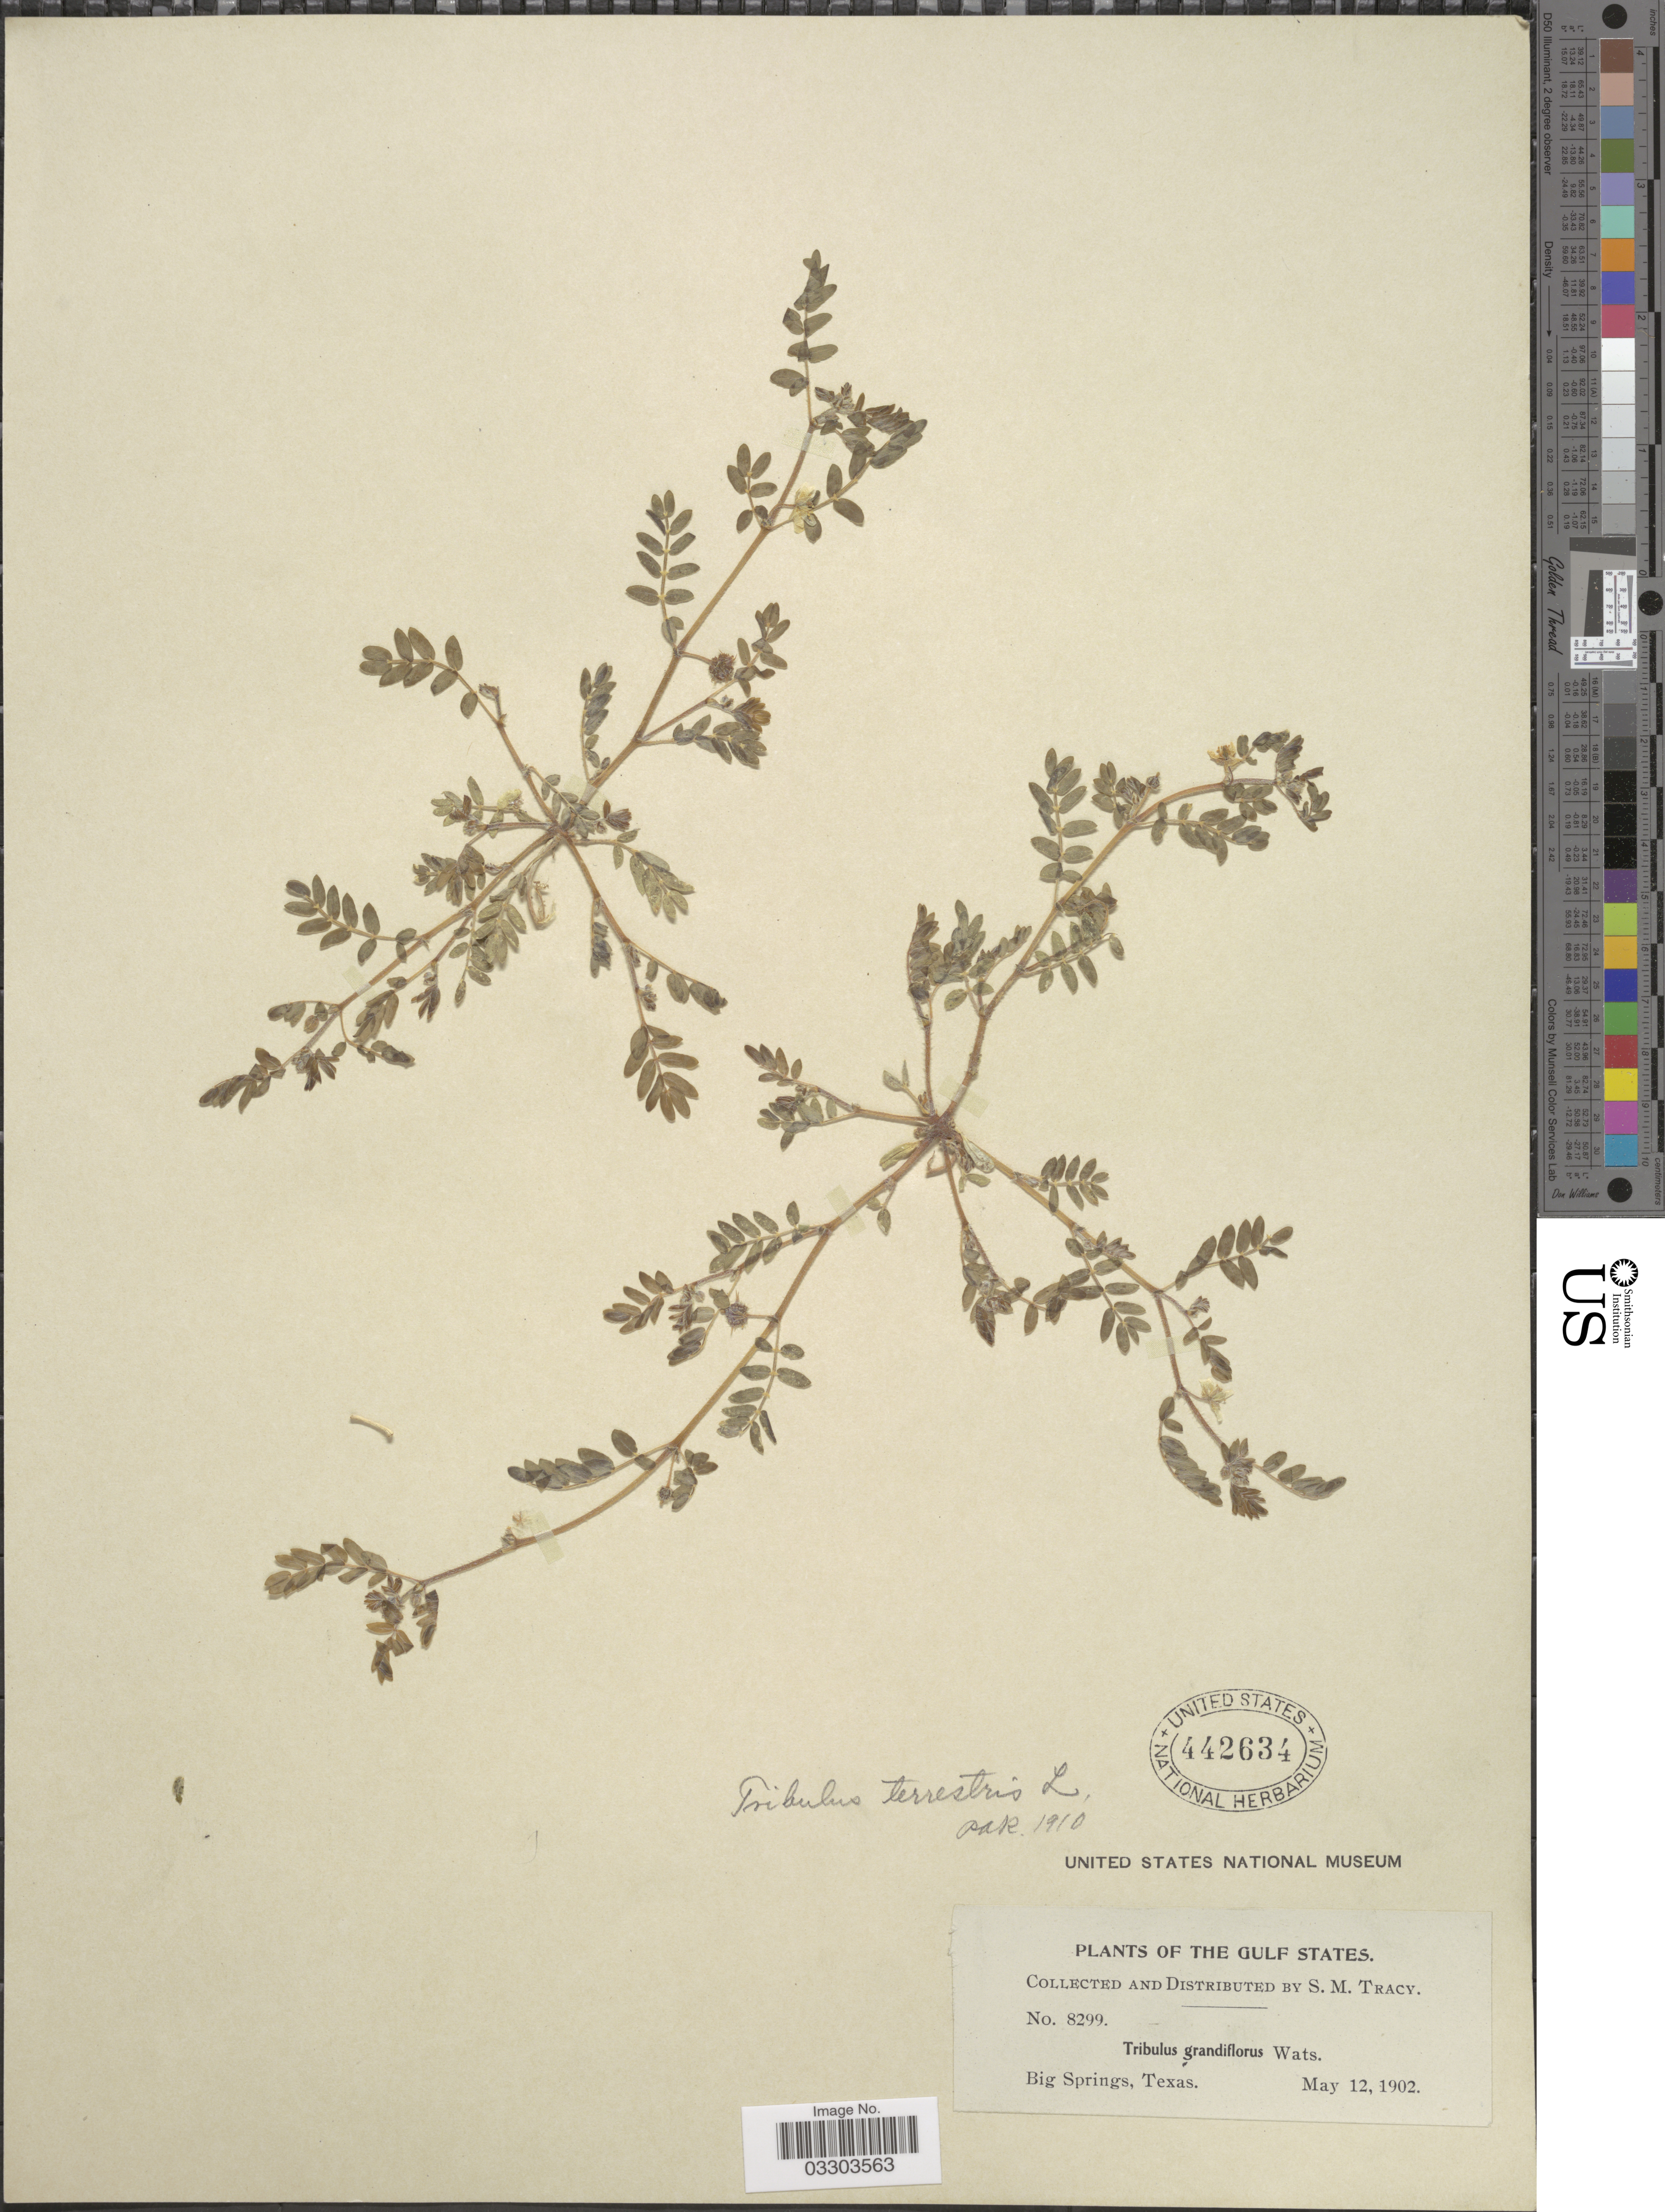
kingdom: Plantae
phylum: Tracheophyta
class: Magnoliopsida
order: Zygophyllales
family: Zygophyllaceae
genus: Tribulus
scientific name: Tribulus terrestris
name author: L.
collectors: S. M. Tracy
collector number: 8299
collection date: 1902-05-12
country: United States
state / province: Texas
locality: The Gulf States. Big Springs.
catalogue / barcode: US 442634